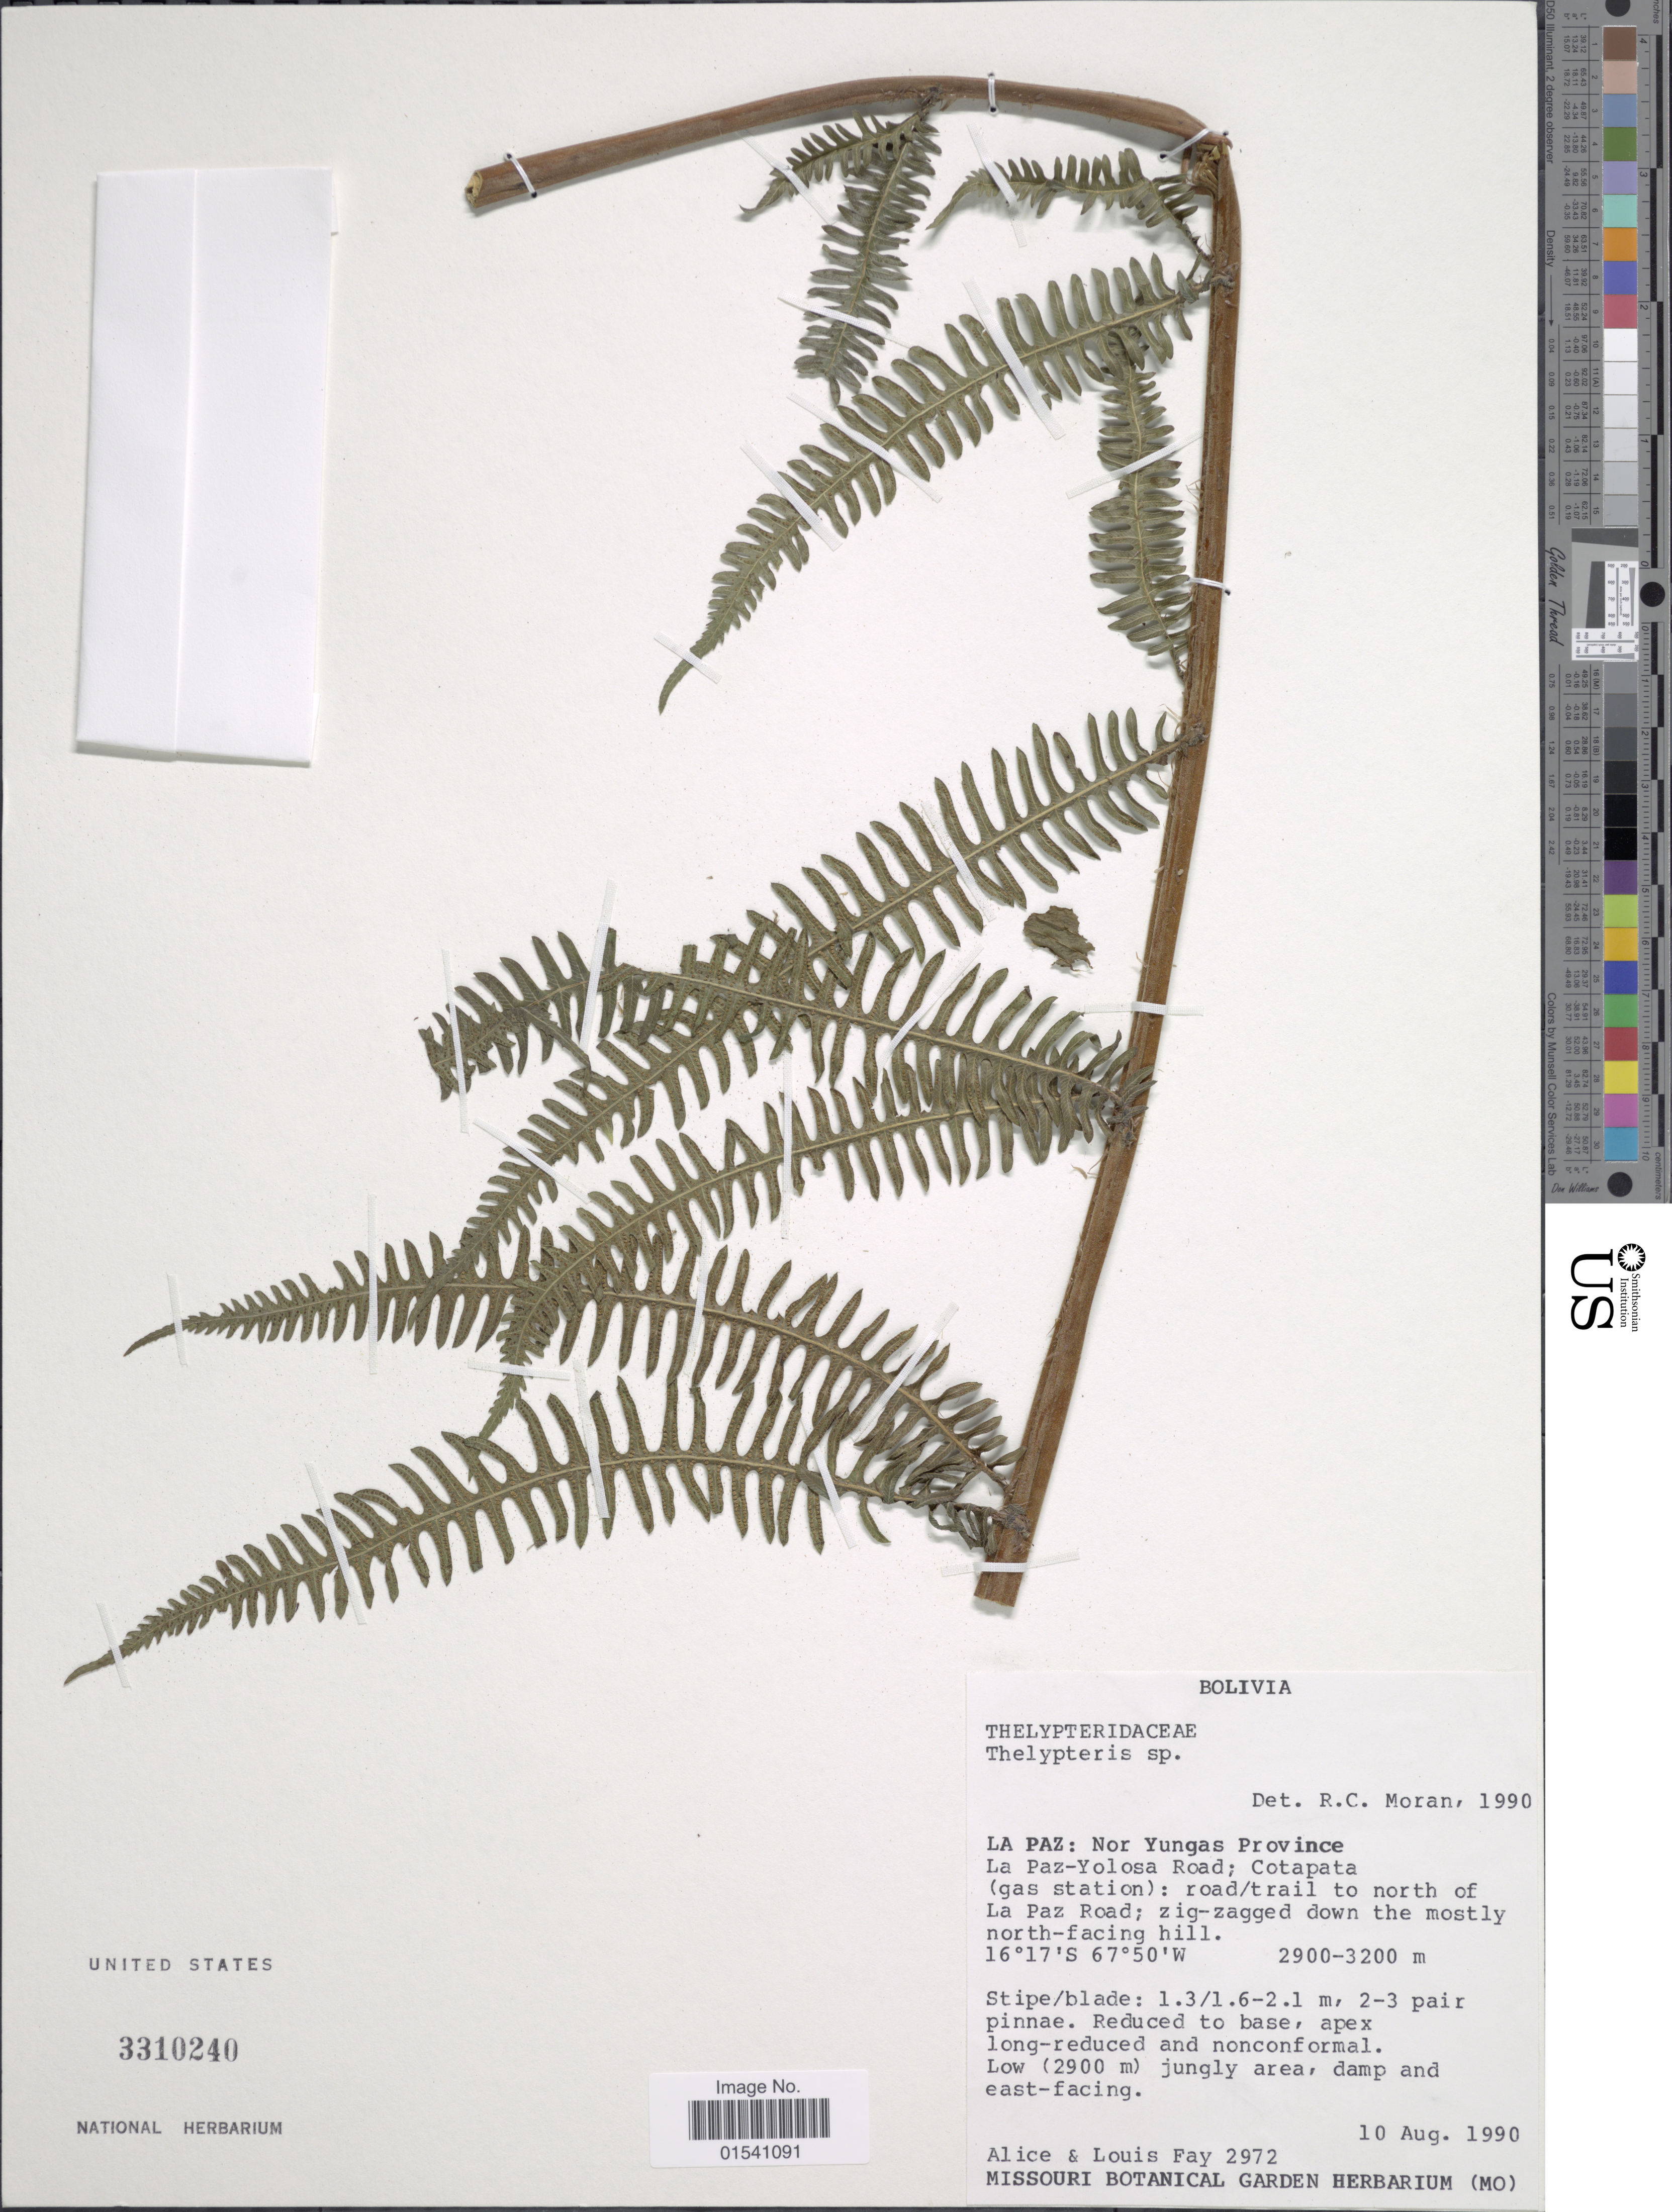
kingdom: Plantae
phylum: Tracheophyta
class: Polypodiopsida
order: Polypodiales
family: Thelypteridaceae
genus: Amauropelta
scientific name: Amauropelta sp.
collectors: A. Fay & L. Fay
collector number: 2972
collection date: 1990-08-10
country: Bolivia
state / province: La Paz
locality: Nor Yungas Province La Paz-Yolosa Road; Cotapata (gas station): road/trail to north of La Paz Road; zig-zagged down the mostly north-facing hill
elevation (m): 2900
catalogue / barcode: US 3310240